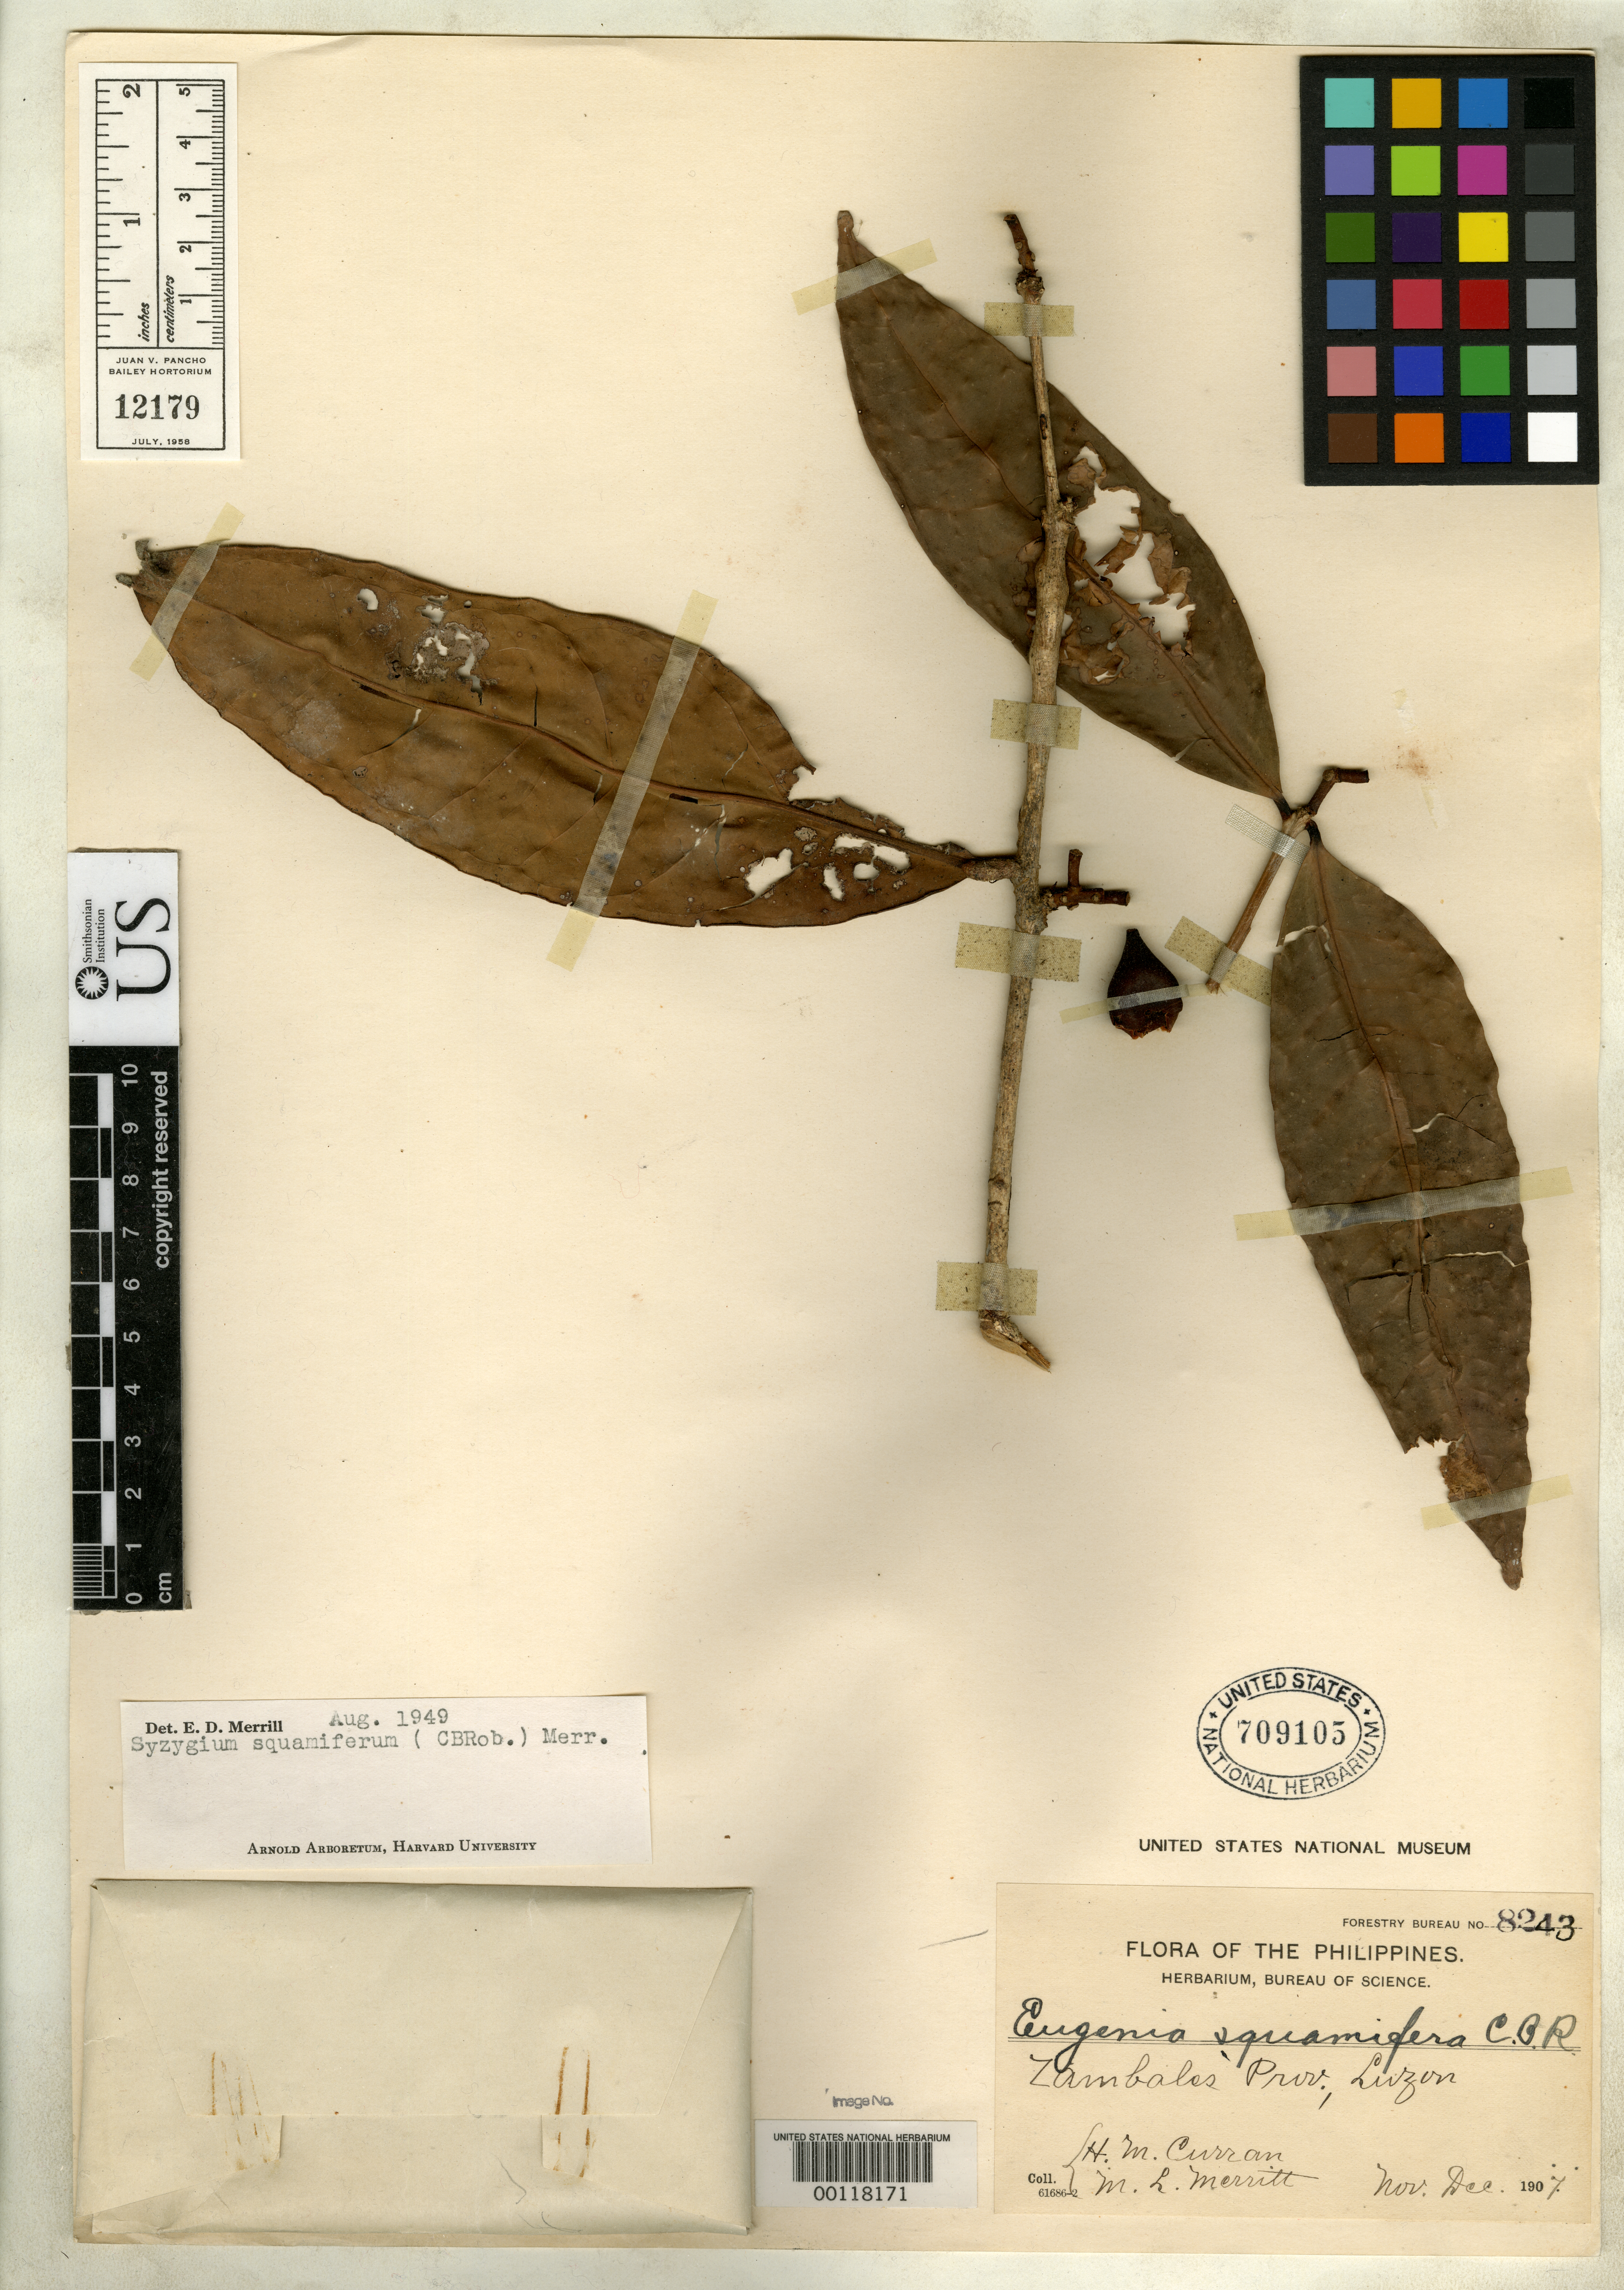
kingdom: Plantae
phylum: Tracheophyta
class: Magnoliopsida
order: Myrtales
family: Myrtaceae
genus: Eugenia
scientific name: Eugenia squamifera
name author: C.B. Rob.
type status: Isotype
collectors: H. M. Curran & M. L. Merritt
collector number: Bur. Sci. 8243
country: Philippines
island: Luzon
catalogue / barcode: US 709105